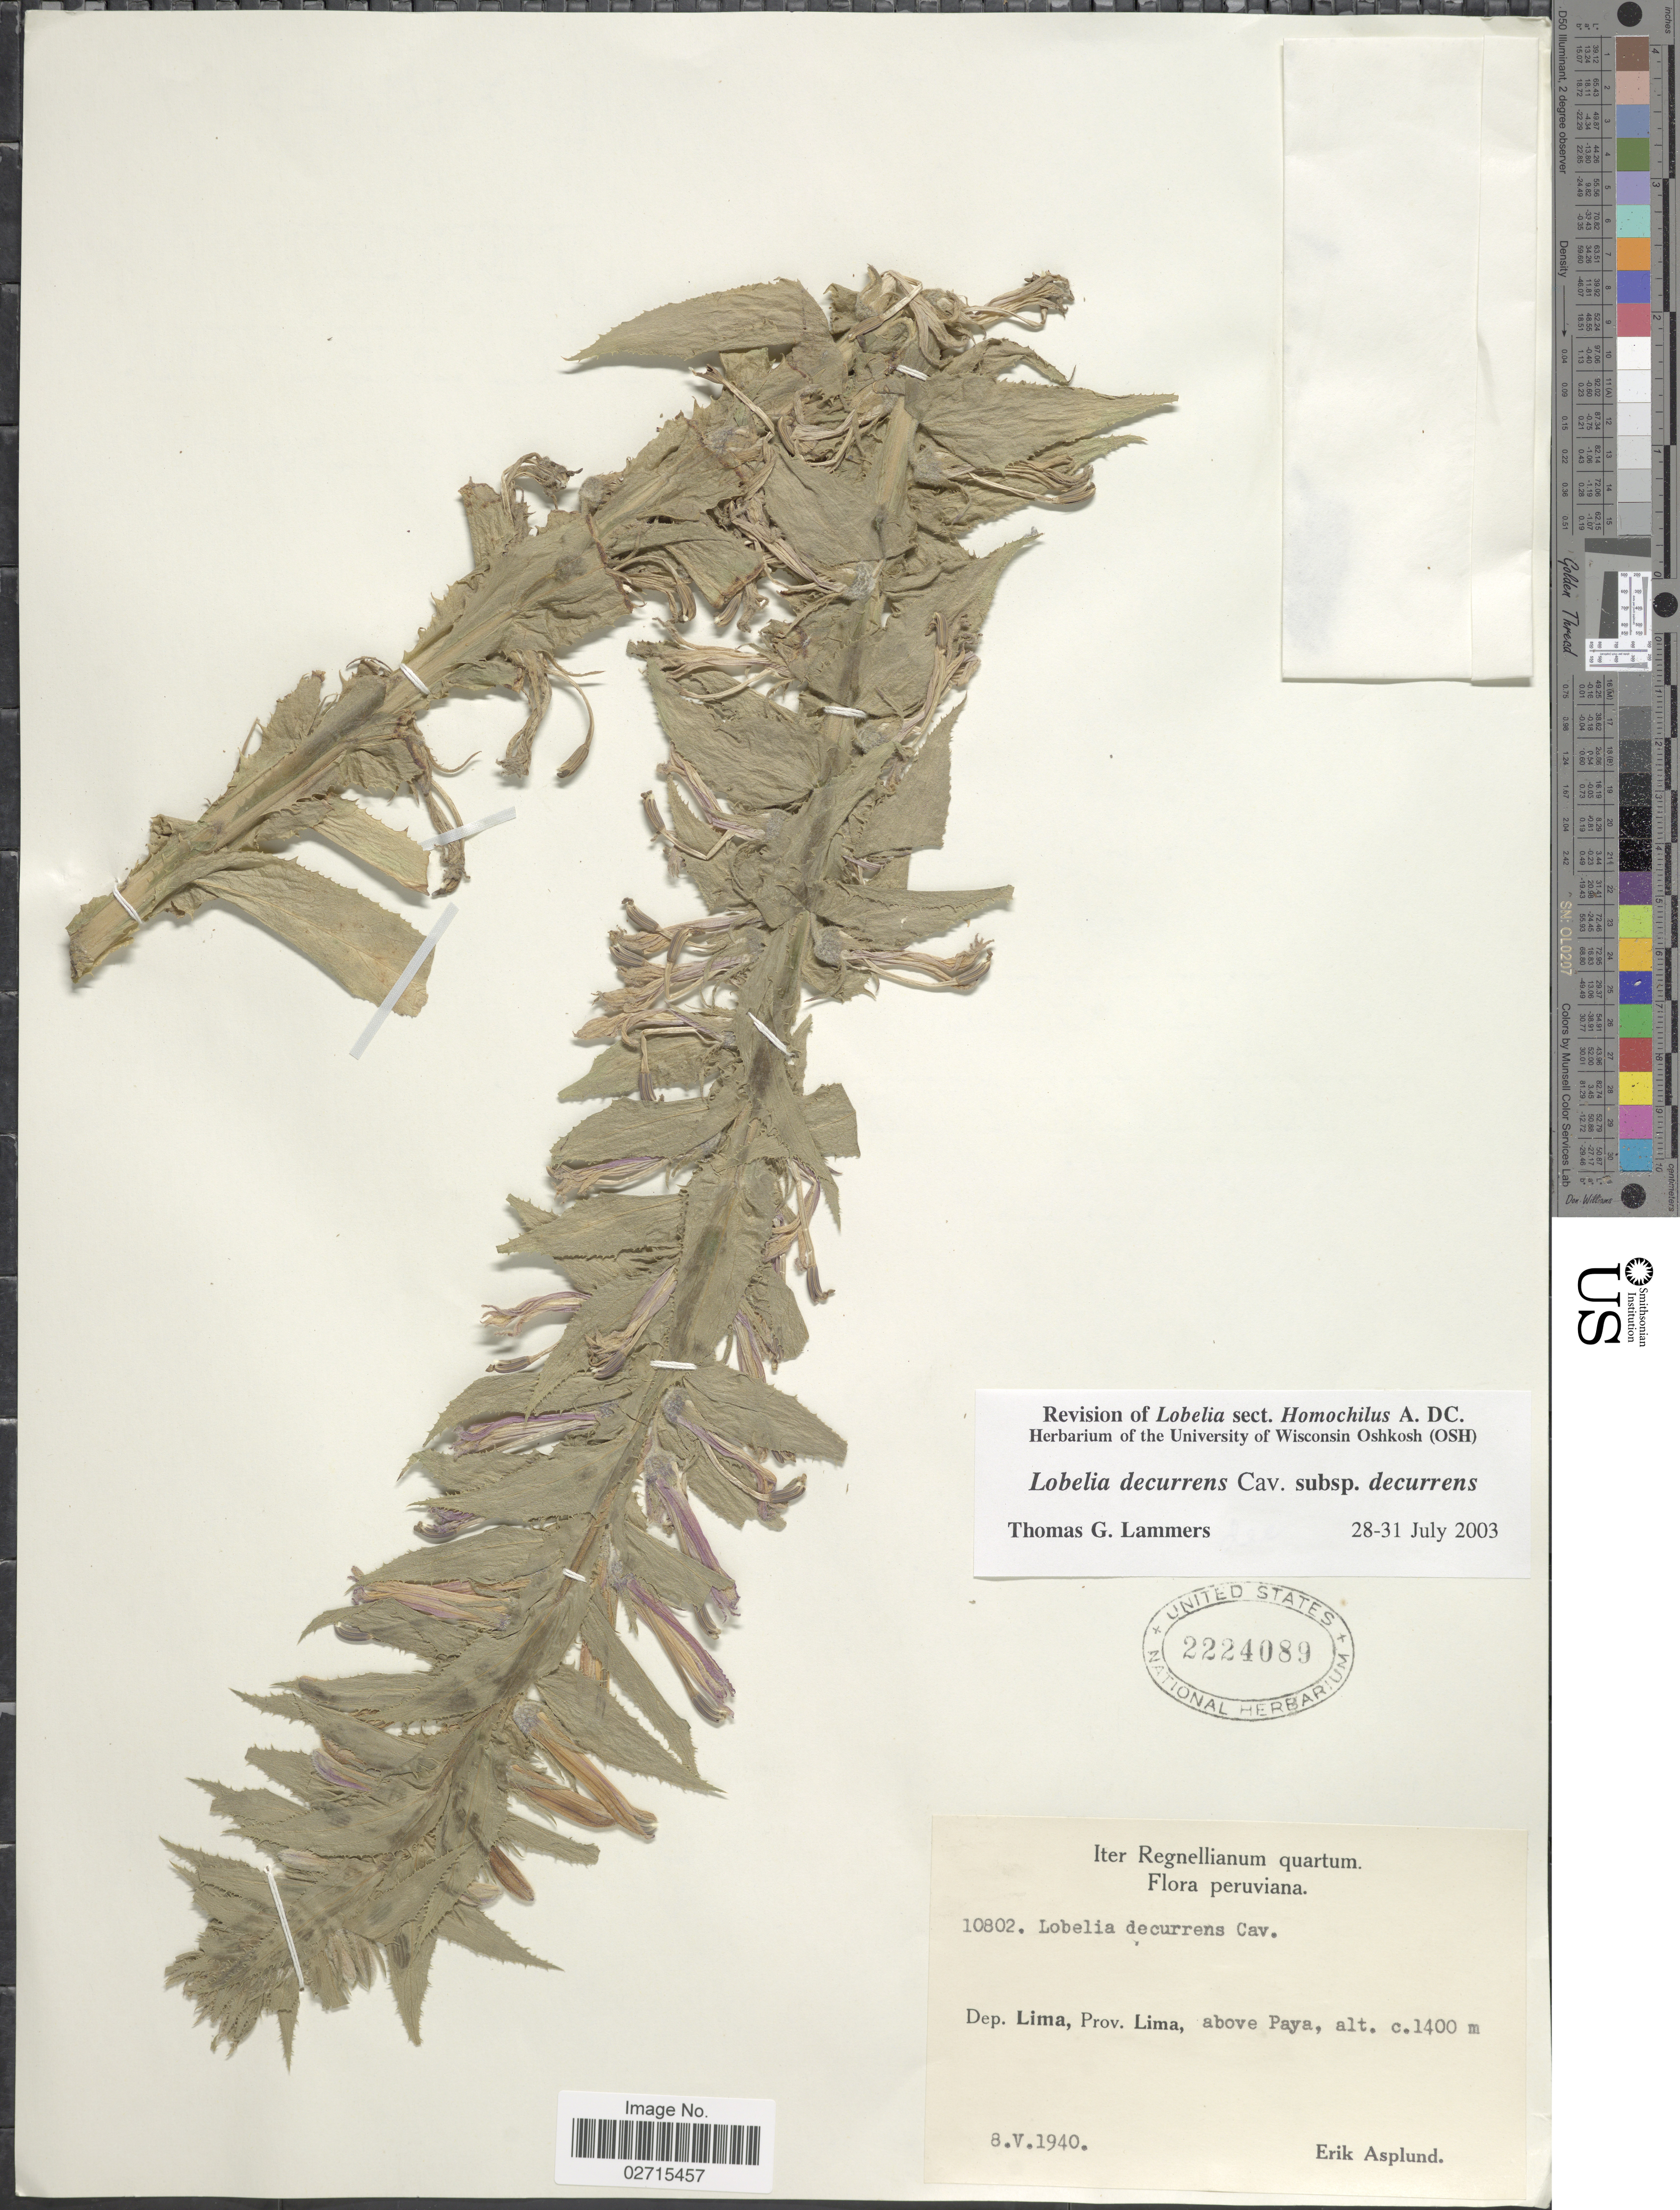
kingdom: Plantae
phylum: Tracheophyta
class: Magnoliopsida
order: Asterales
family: Campanulaceae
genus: Lobelia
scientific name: Lobelia decurrens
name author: Cav.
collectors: E. Asplund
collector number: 10802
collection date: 1940-05-08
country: Peru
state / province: Lima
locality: Iter Regnellianum quartum, Prov. Lima, above Paya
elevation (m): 1400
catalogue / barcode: US 2224089